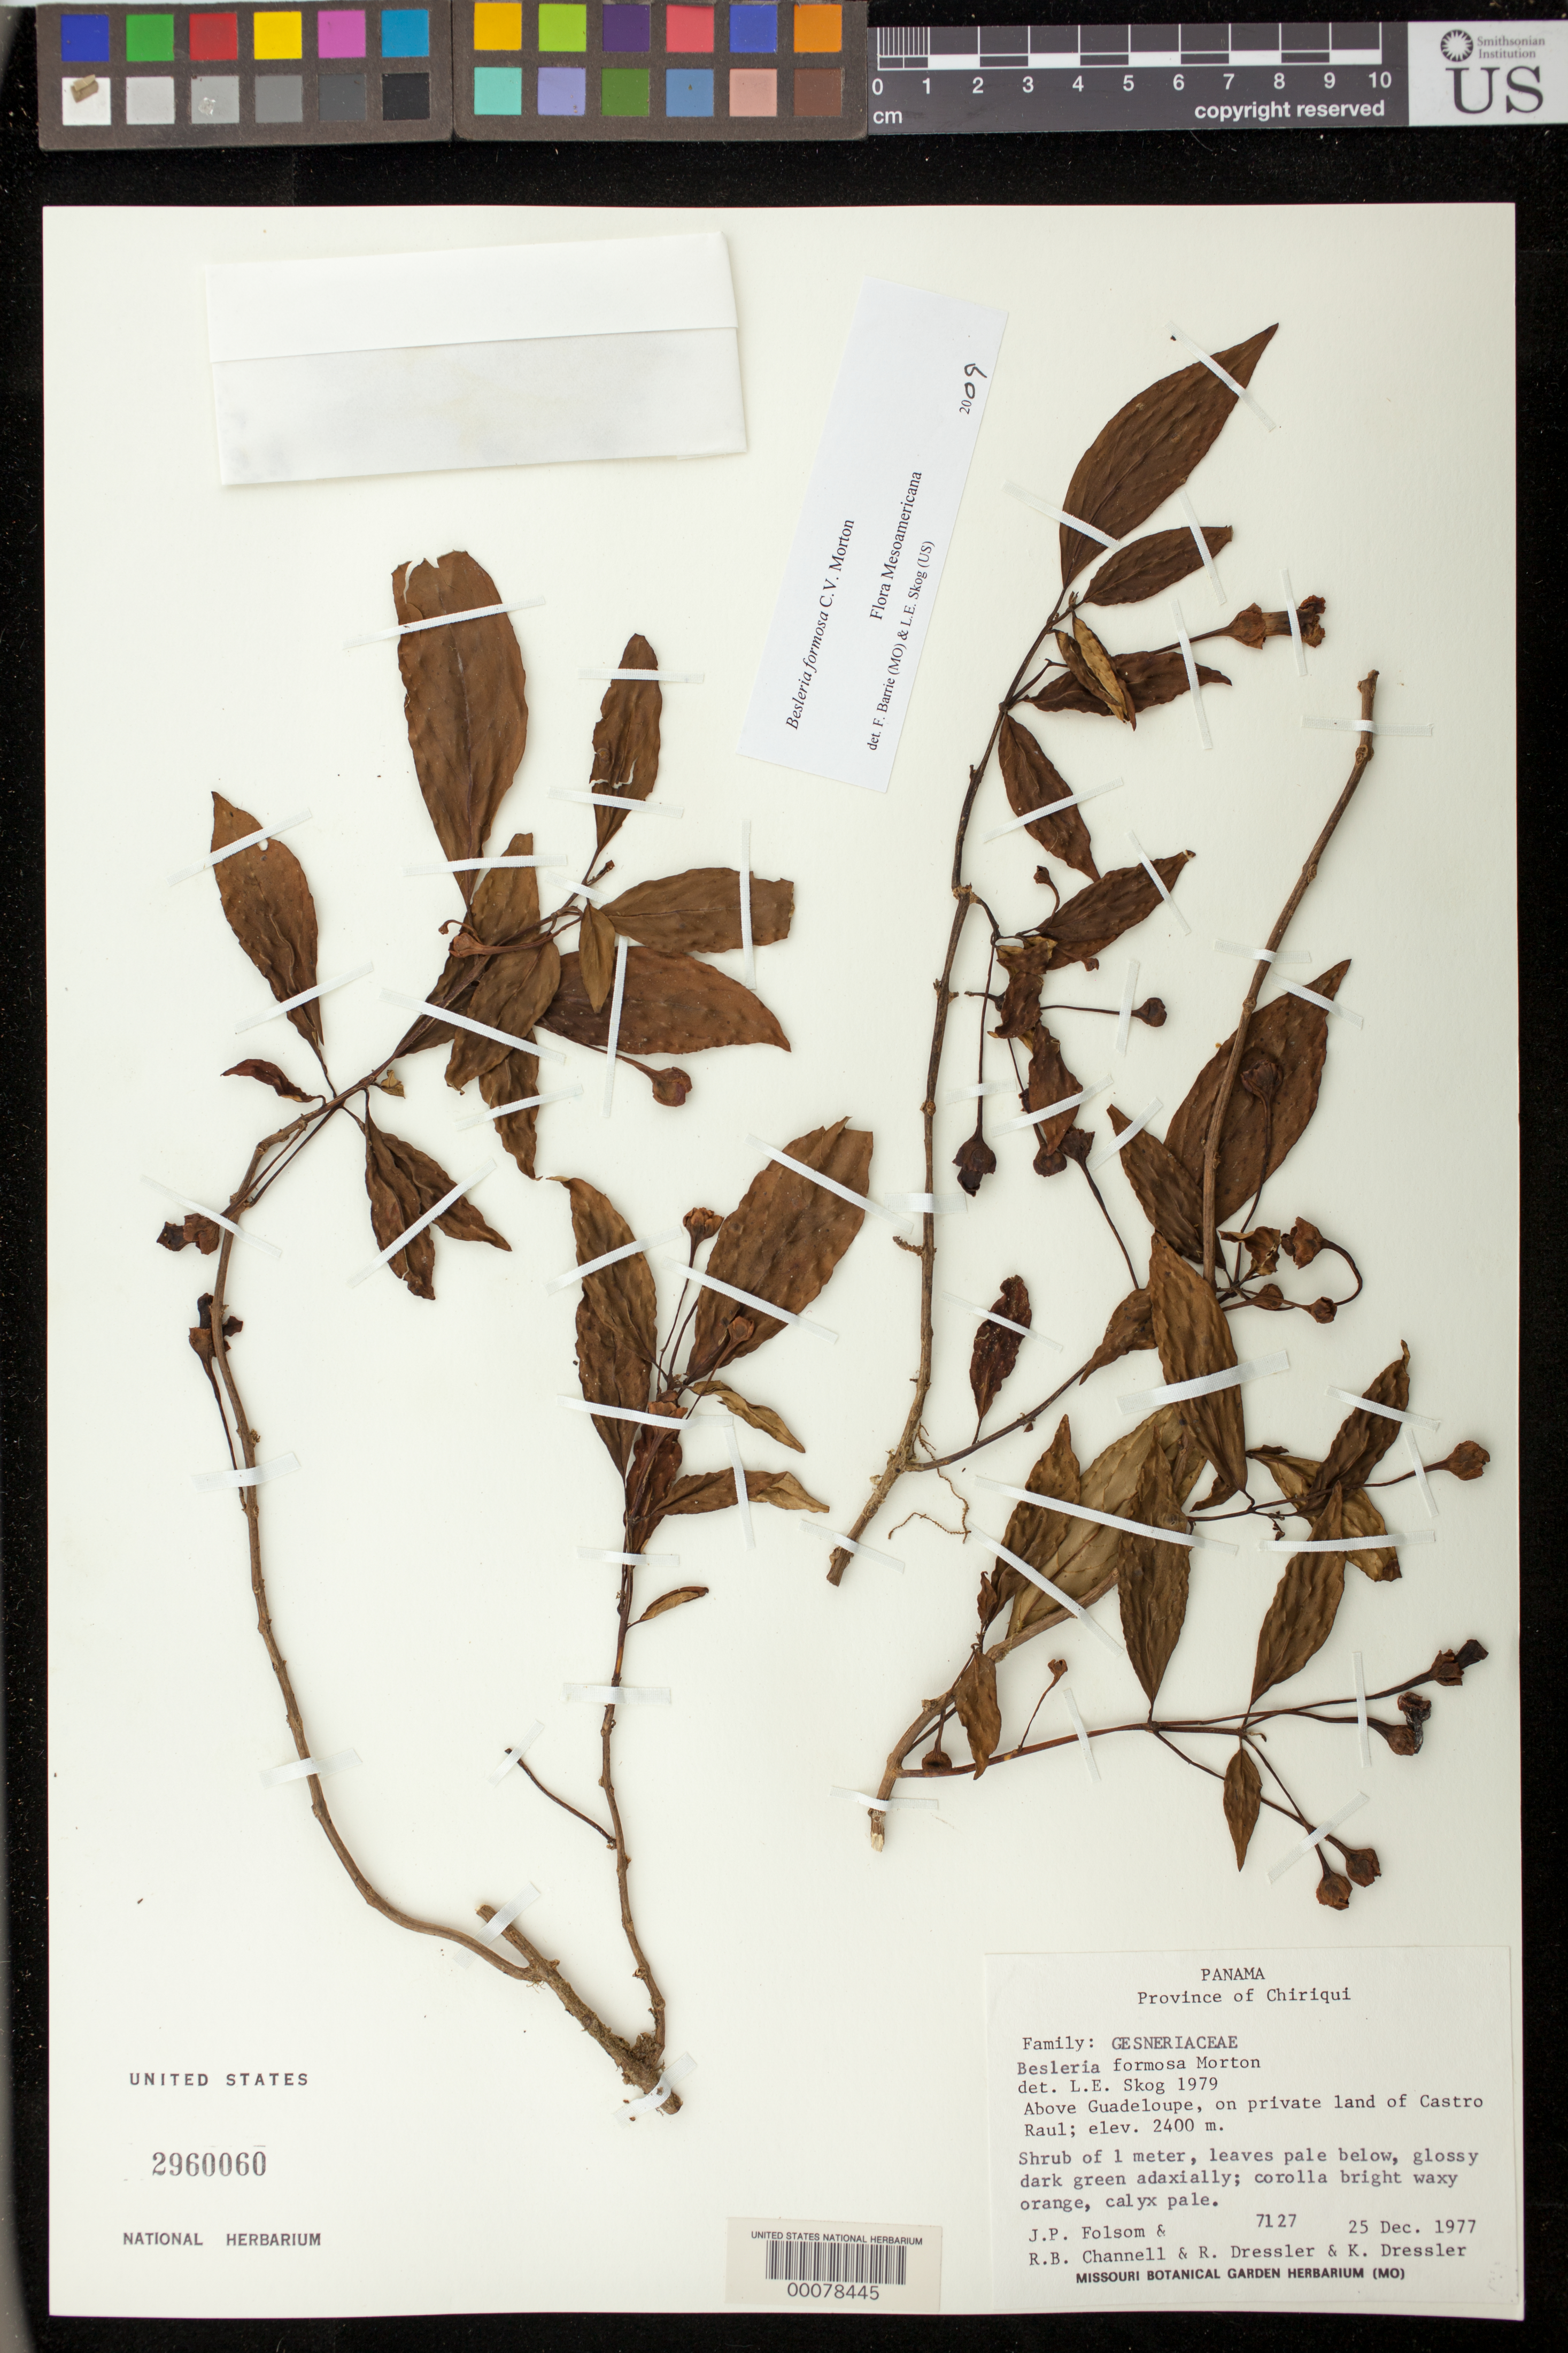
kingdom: Plantae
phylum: Tracheophyta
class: Magnoliopsida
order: Lamiales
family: Gesneriaceae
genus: Besleria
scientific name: Besleria amabilis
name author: C.V. Morton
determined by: Skog, Laurence E.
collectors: J. P. Folsom, R. B. Channell, R. Dressler & K. Dressler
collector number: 7127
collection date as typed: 25 Dec 1977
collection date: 1977-12-25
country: Panama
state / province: Chiriquí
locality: Above Guadalupe, on private land of Castro Raul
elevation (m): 2400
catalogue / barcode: US 2960060